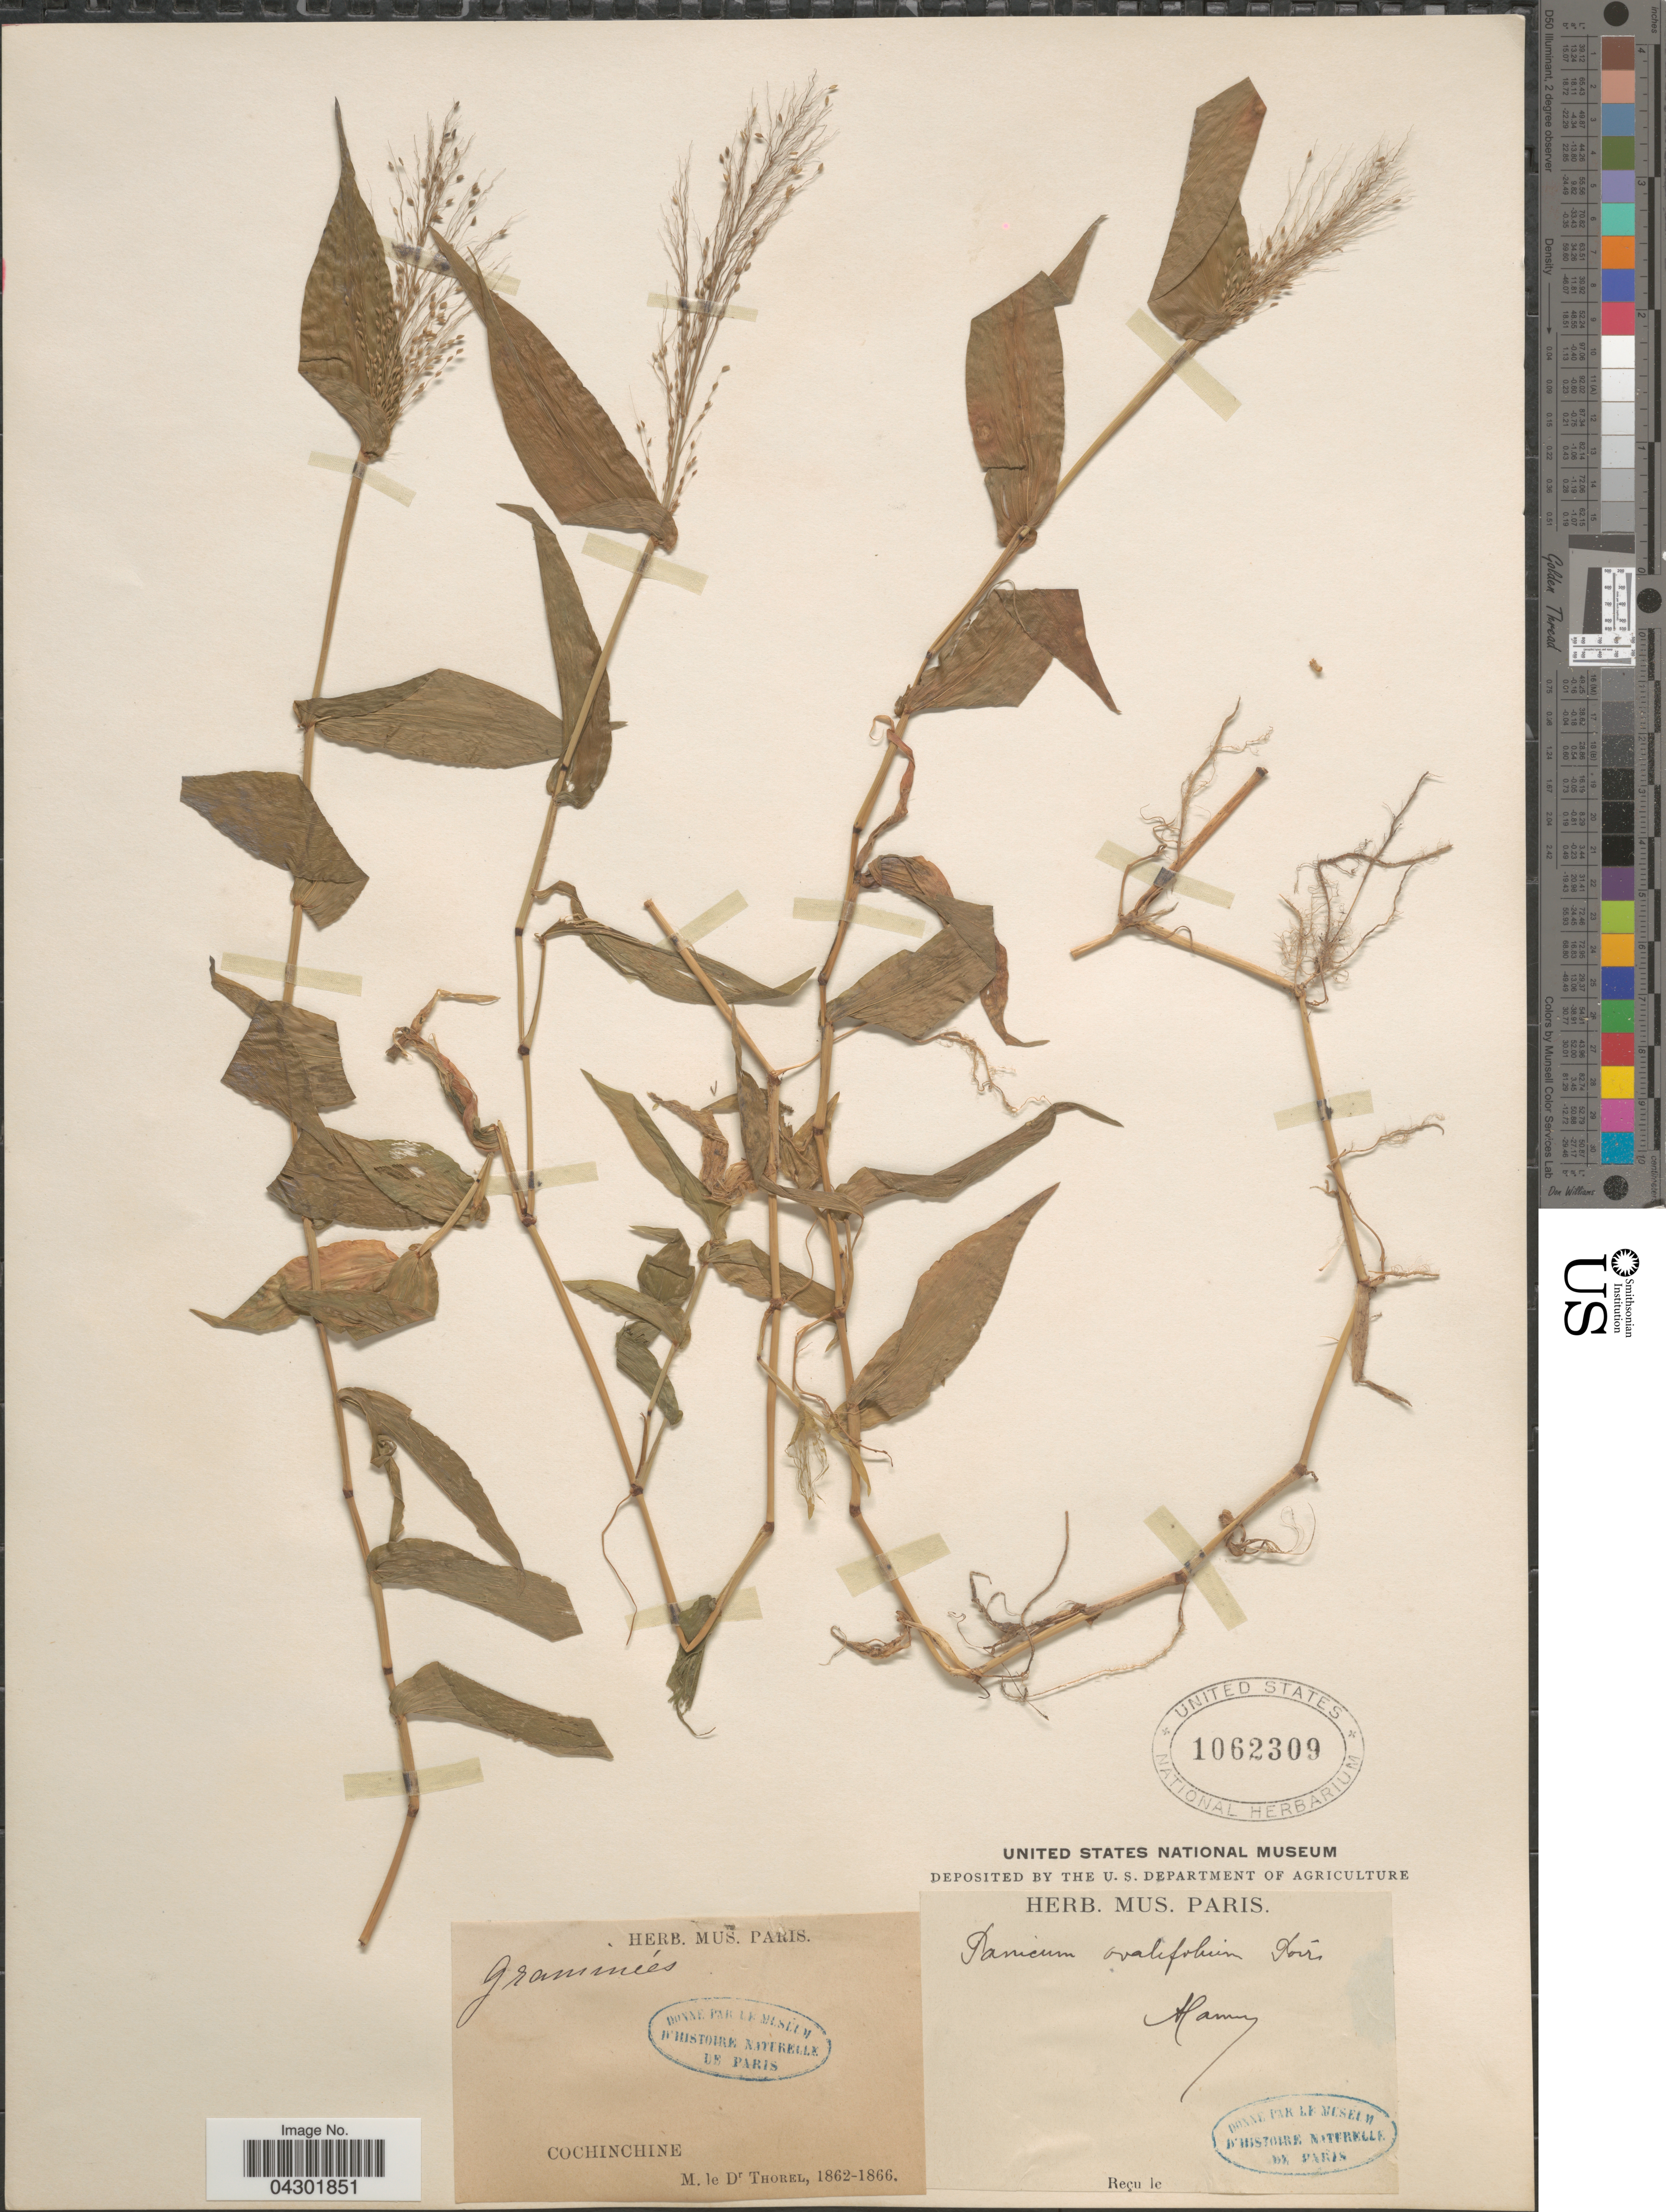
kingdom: Plantae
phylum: Tracheophyta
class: Liliopsida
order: Poales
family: Poaceae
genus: Panicum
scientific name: Panicum brevifolium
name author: L.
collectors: M. de Thorel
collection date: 1862/1866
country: Vietnam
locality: Cochinchine.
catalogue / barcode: US 1062309